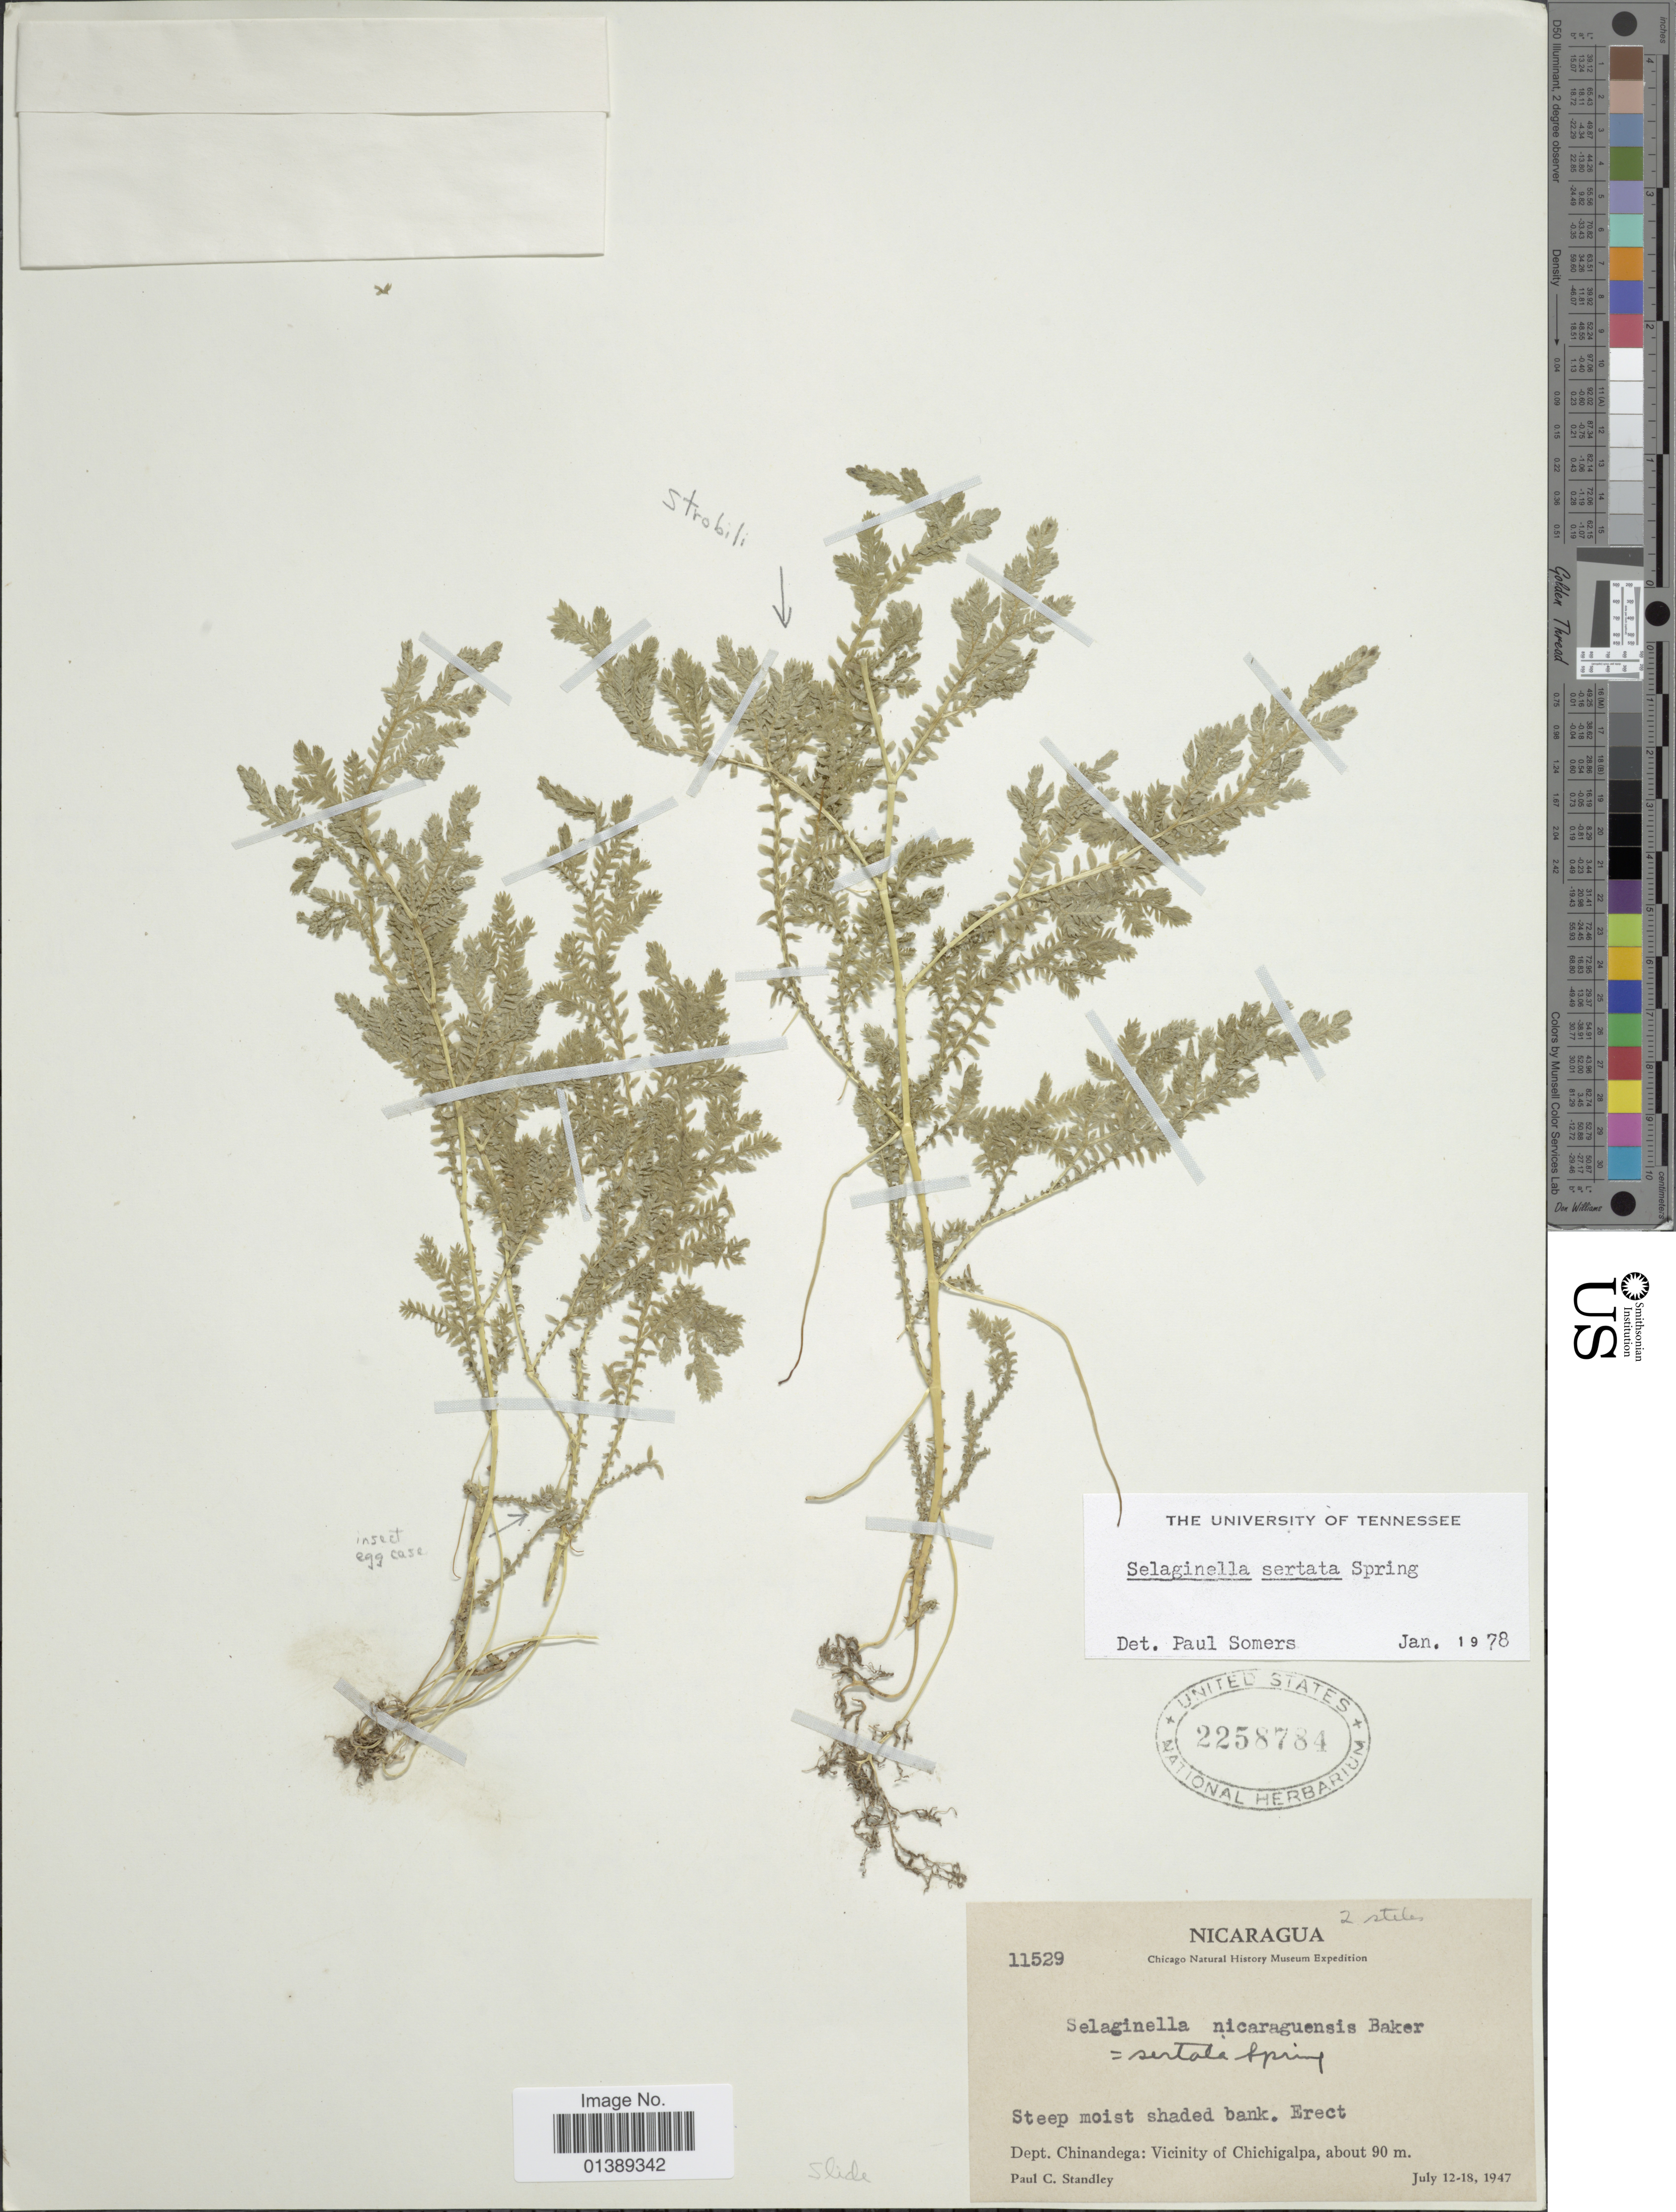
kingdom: Plantae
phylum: Tracheophyta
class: Lycopodiopsida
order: Selaginellales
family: Selaginellaceae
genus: Selaginella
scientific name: Selaginella sertata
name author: Spring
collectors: P. C. Standley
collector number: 11529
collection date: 1947-07-12/1947-07-18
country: Nicaragua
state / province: Chinandega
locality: Vicinity of Chichigalpa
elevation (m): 90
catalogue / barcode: US 2258784